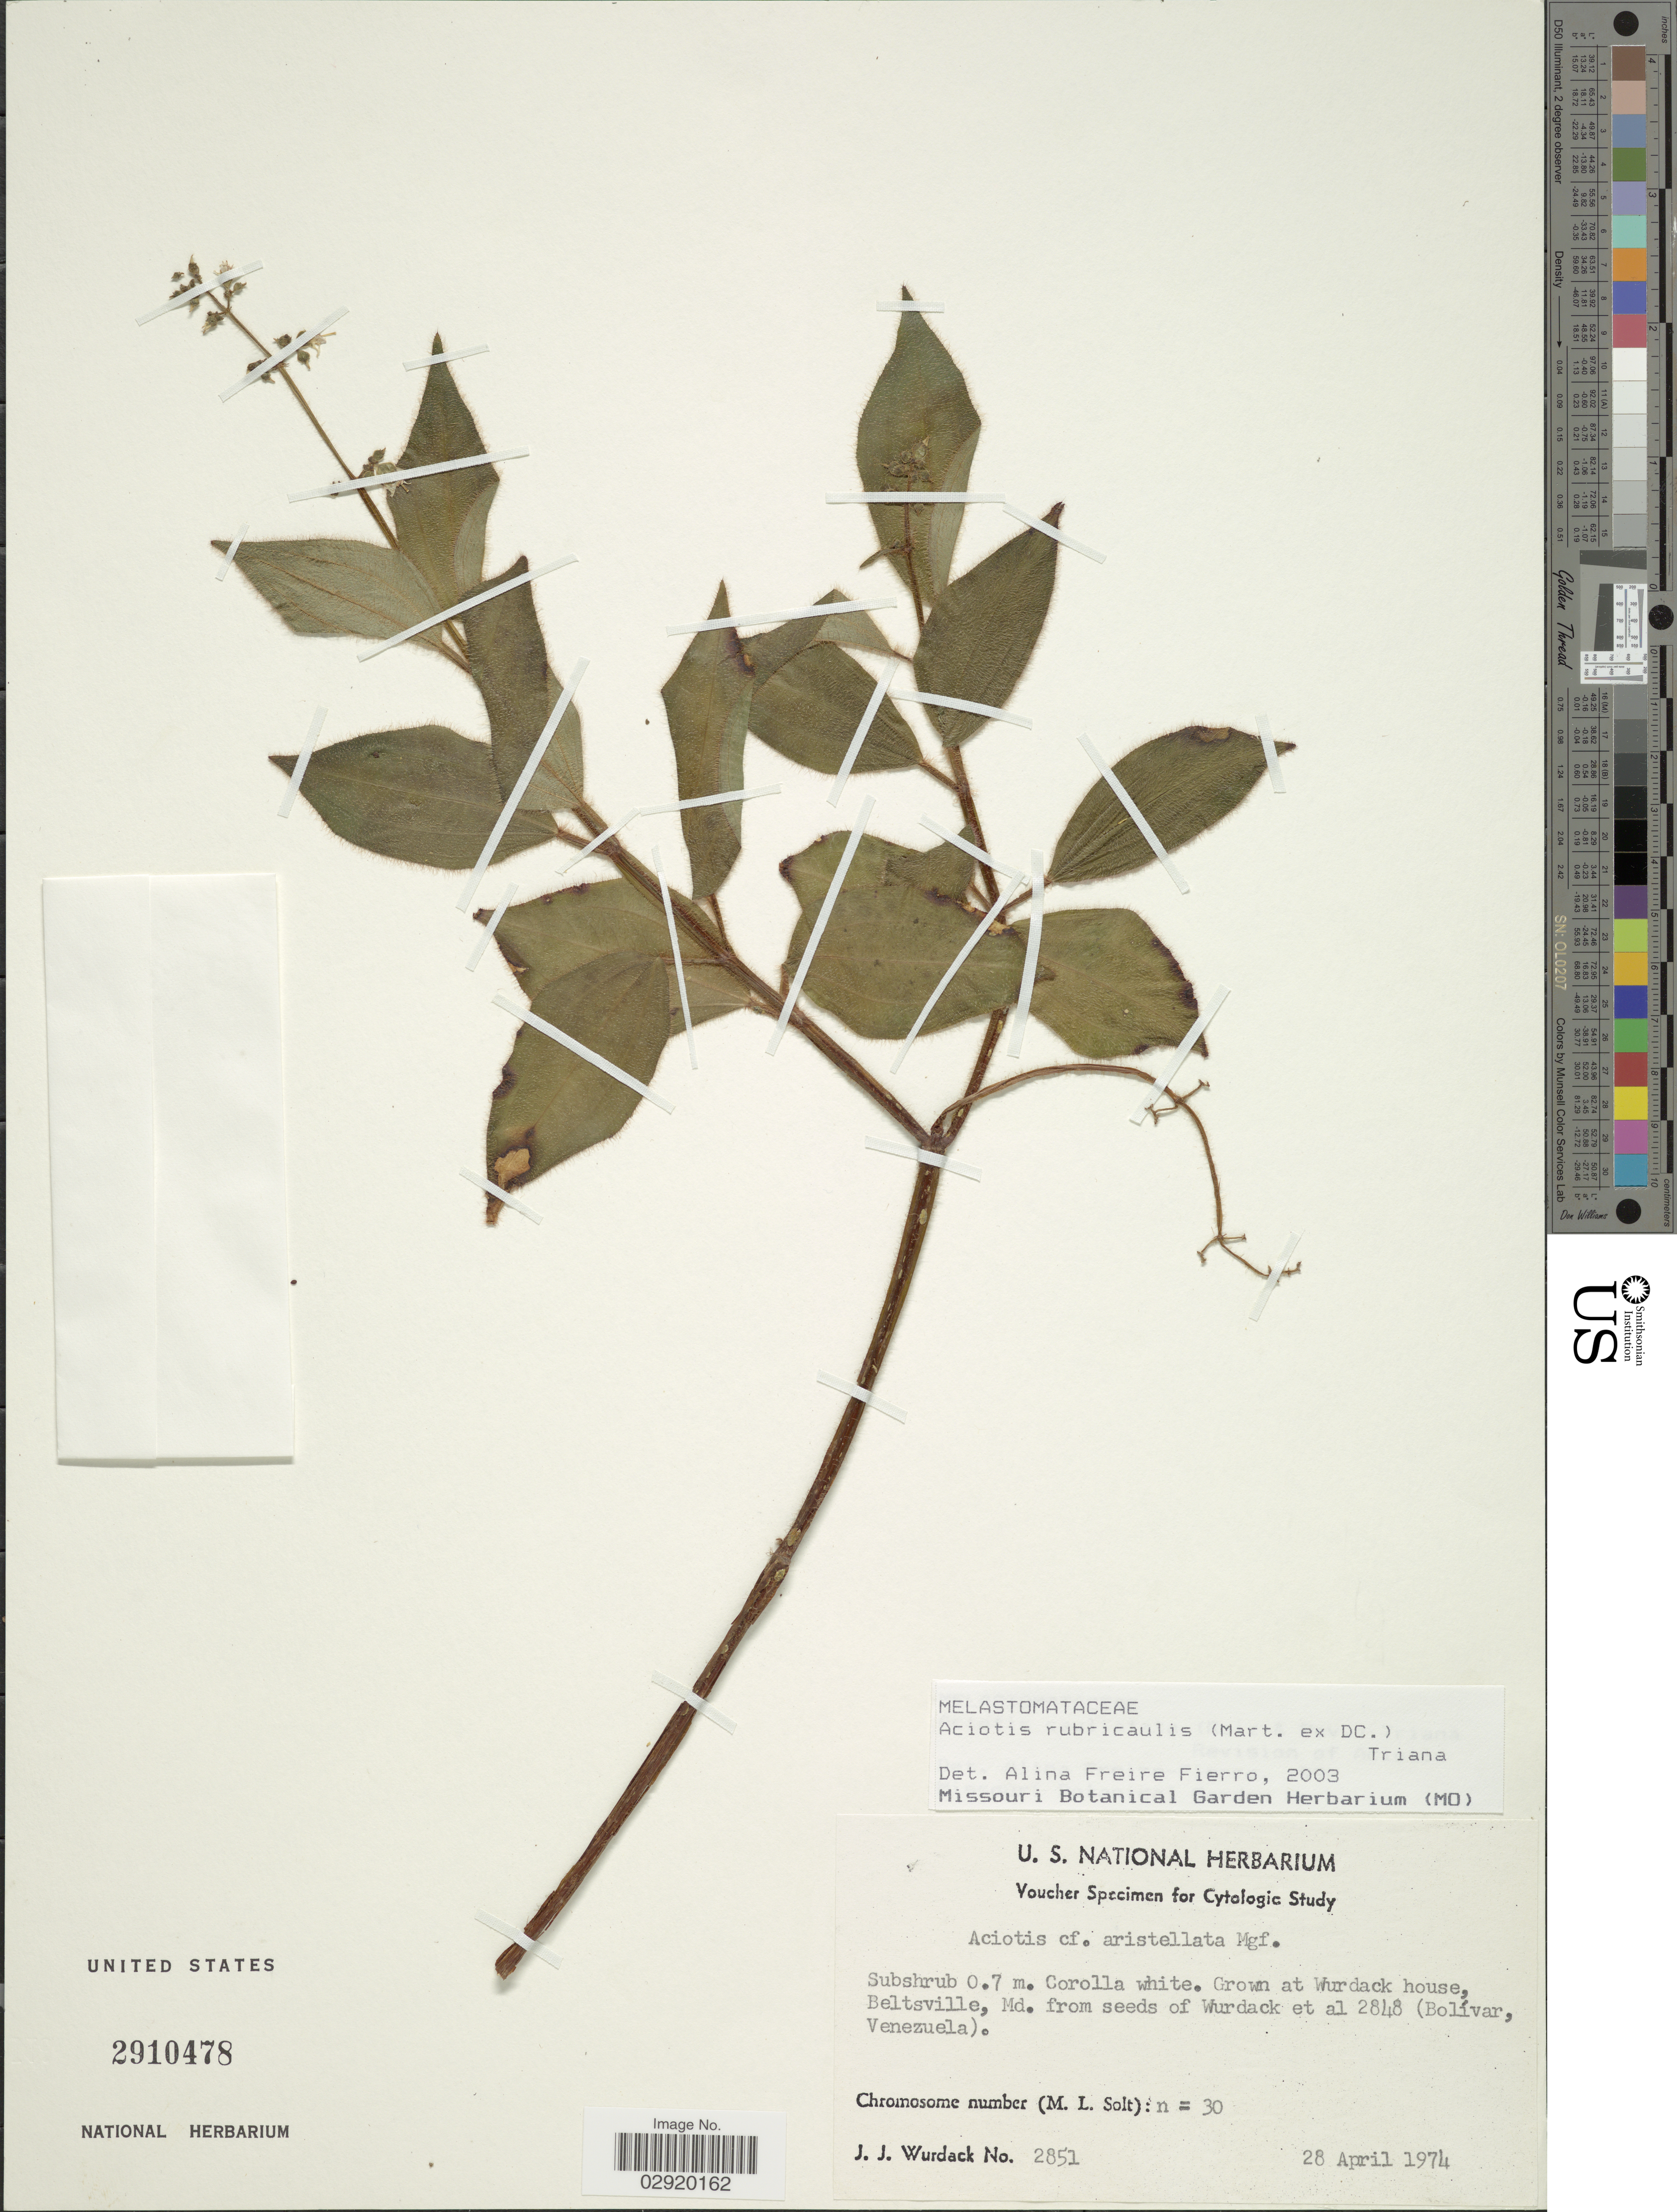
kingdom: Plantae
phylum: Tracheophyta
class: Magnoliopsida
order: Myrtales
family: Melastomataceae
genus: Aciotis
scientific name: Aciotis rubricaulis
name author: (Mart. ex DC.) Triana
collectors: J. J. Wurdack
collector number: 2851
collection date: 1974-04-28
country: Venezuela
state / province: Bolivar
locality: Grown at Wurdack house, Beltsville, Md. from seeds of Wurdack et al 2848.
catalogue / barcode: US 2910478